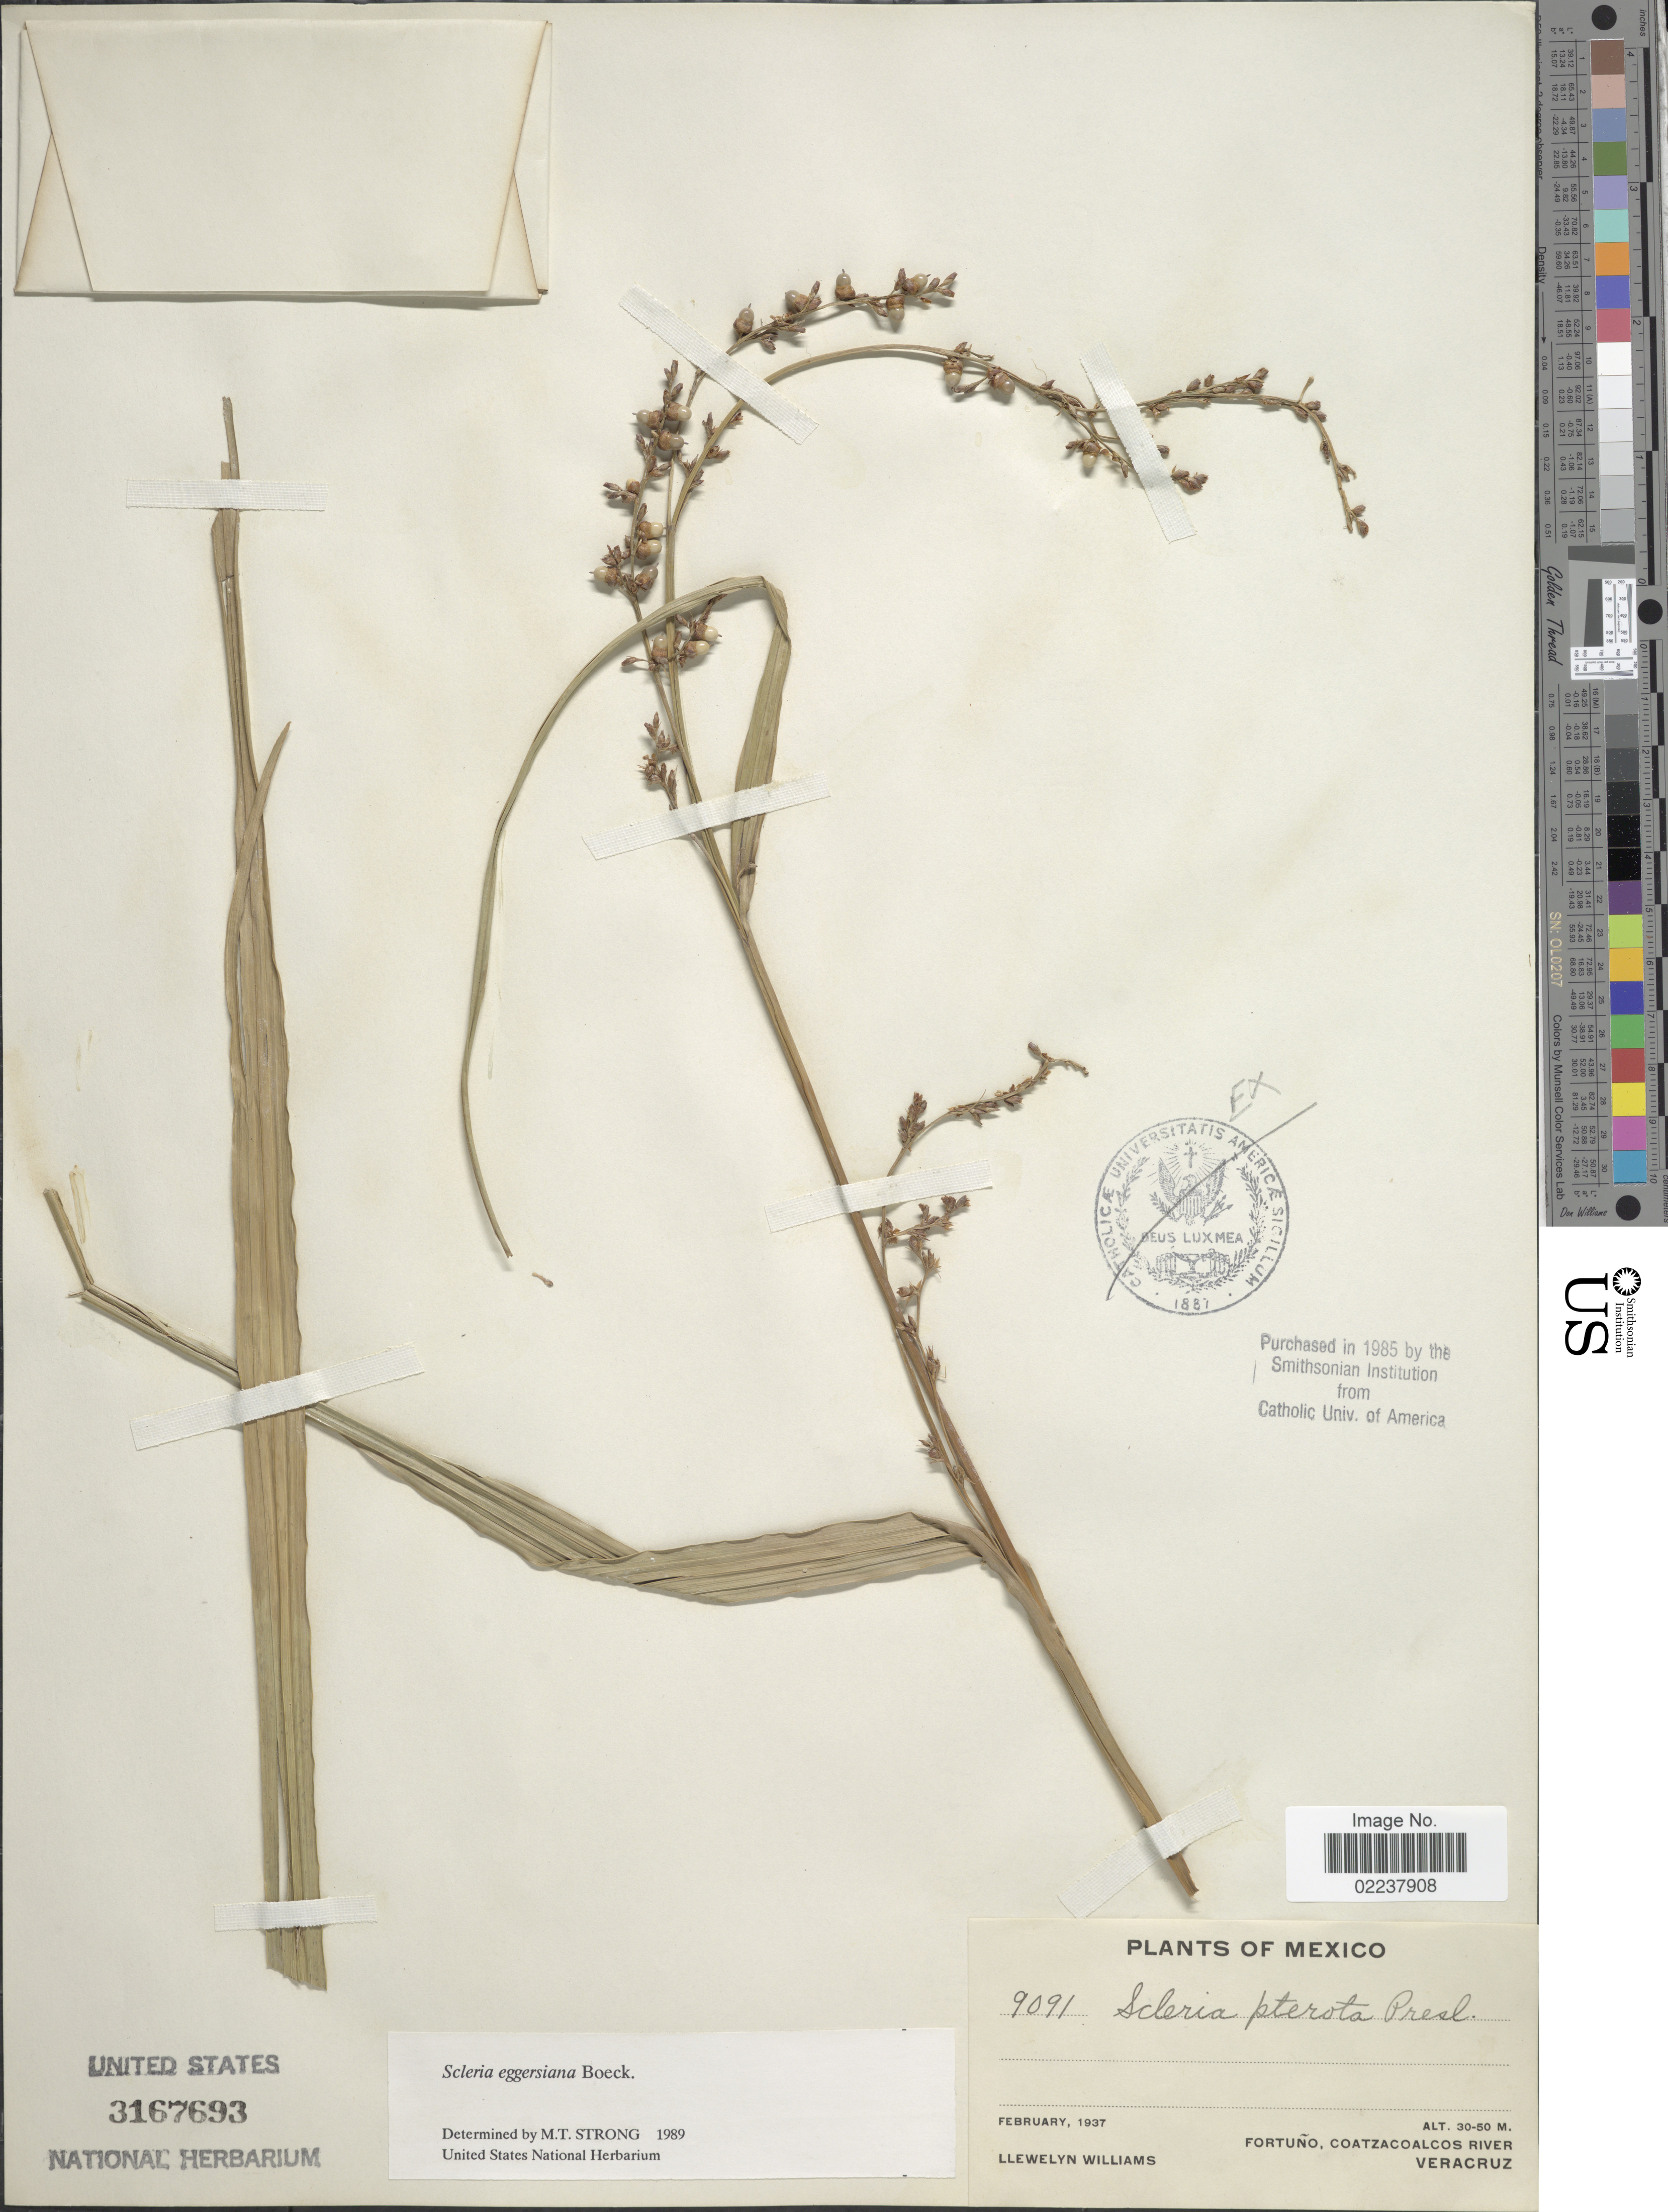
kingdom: Plantae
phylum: Tracheophyta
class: Liliopsida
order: Poales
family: Cyperaceae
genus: Scleria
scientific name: Scleria eggersiana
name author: Boeckeler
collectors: Ll. Williams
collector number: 9091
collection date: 1937-02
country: Mexico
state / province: Veracruz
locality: Fortuna, Coatzacoalcos River, Veracruz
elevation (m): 30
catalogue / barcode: US 3167693